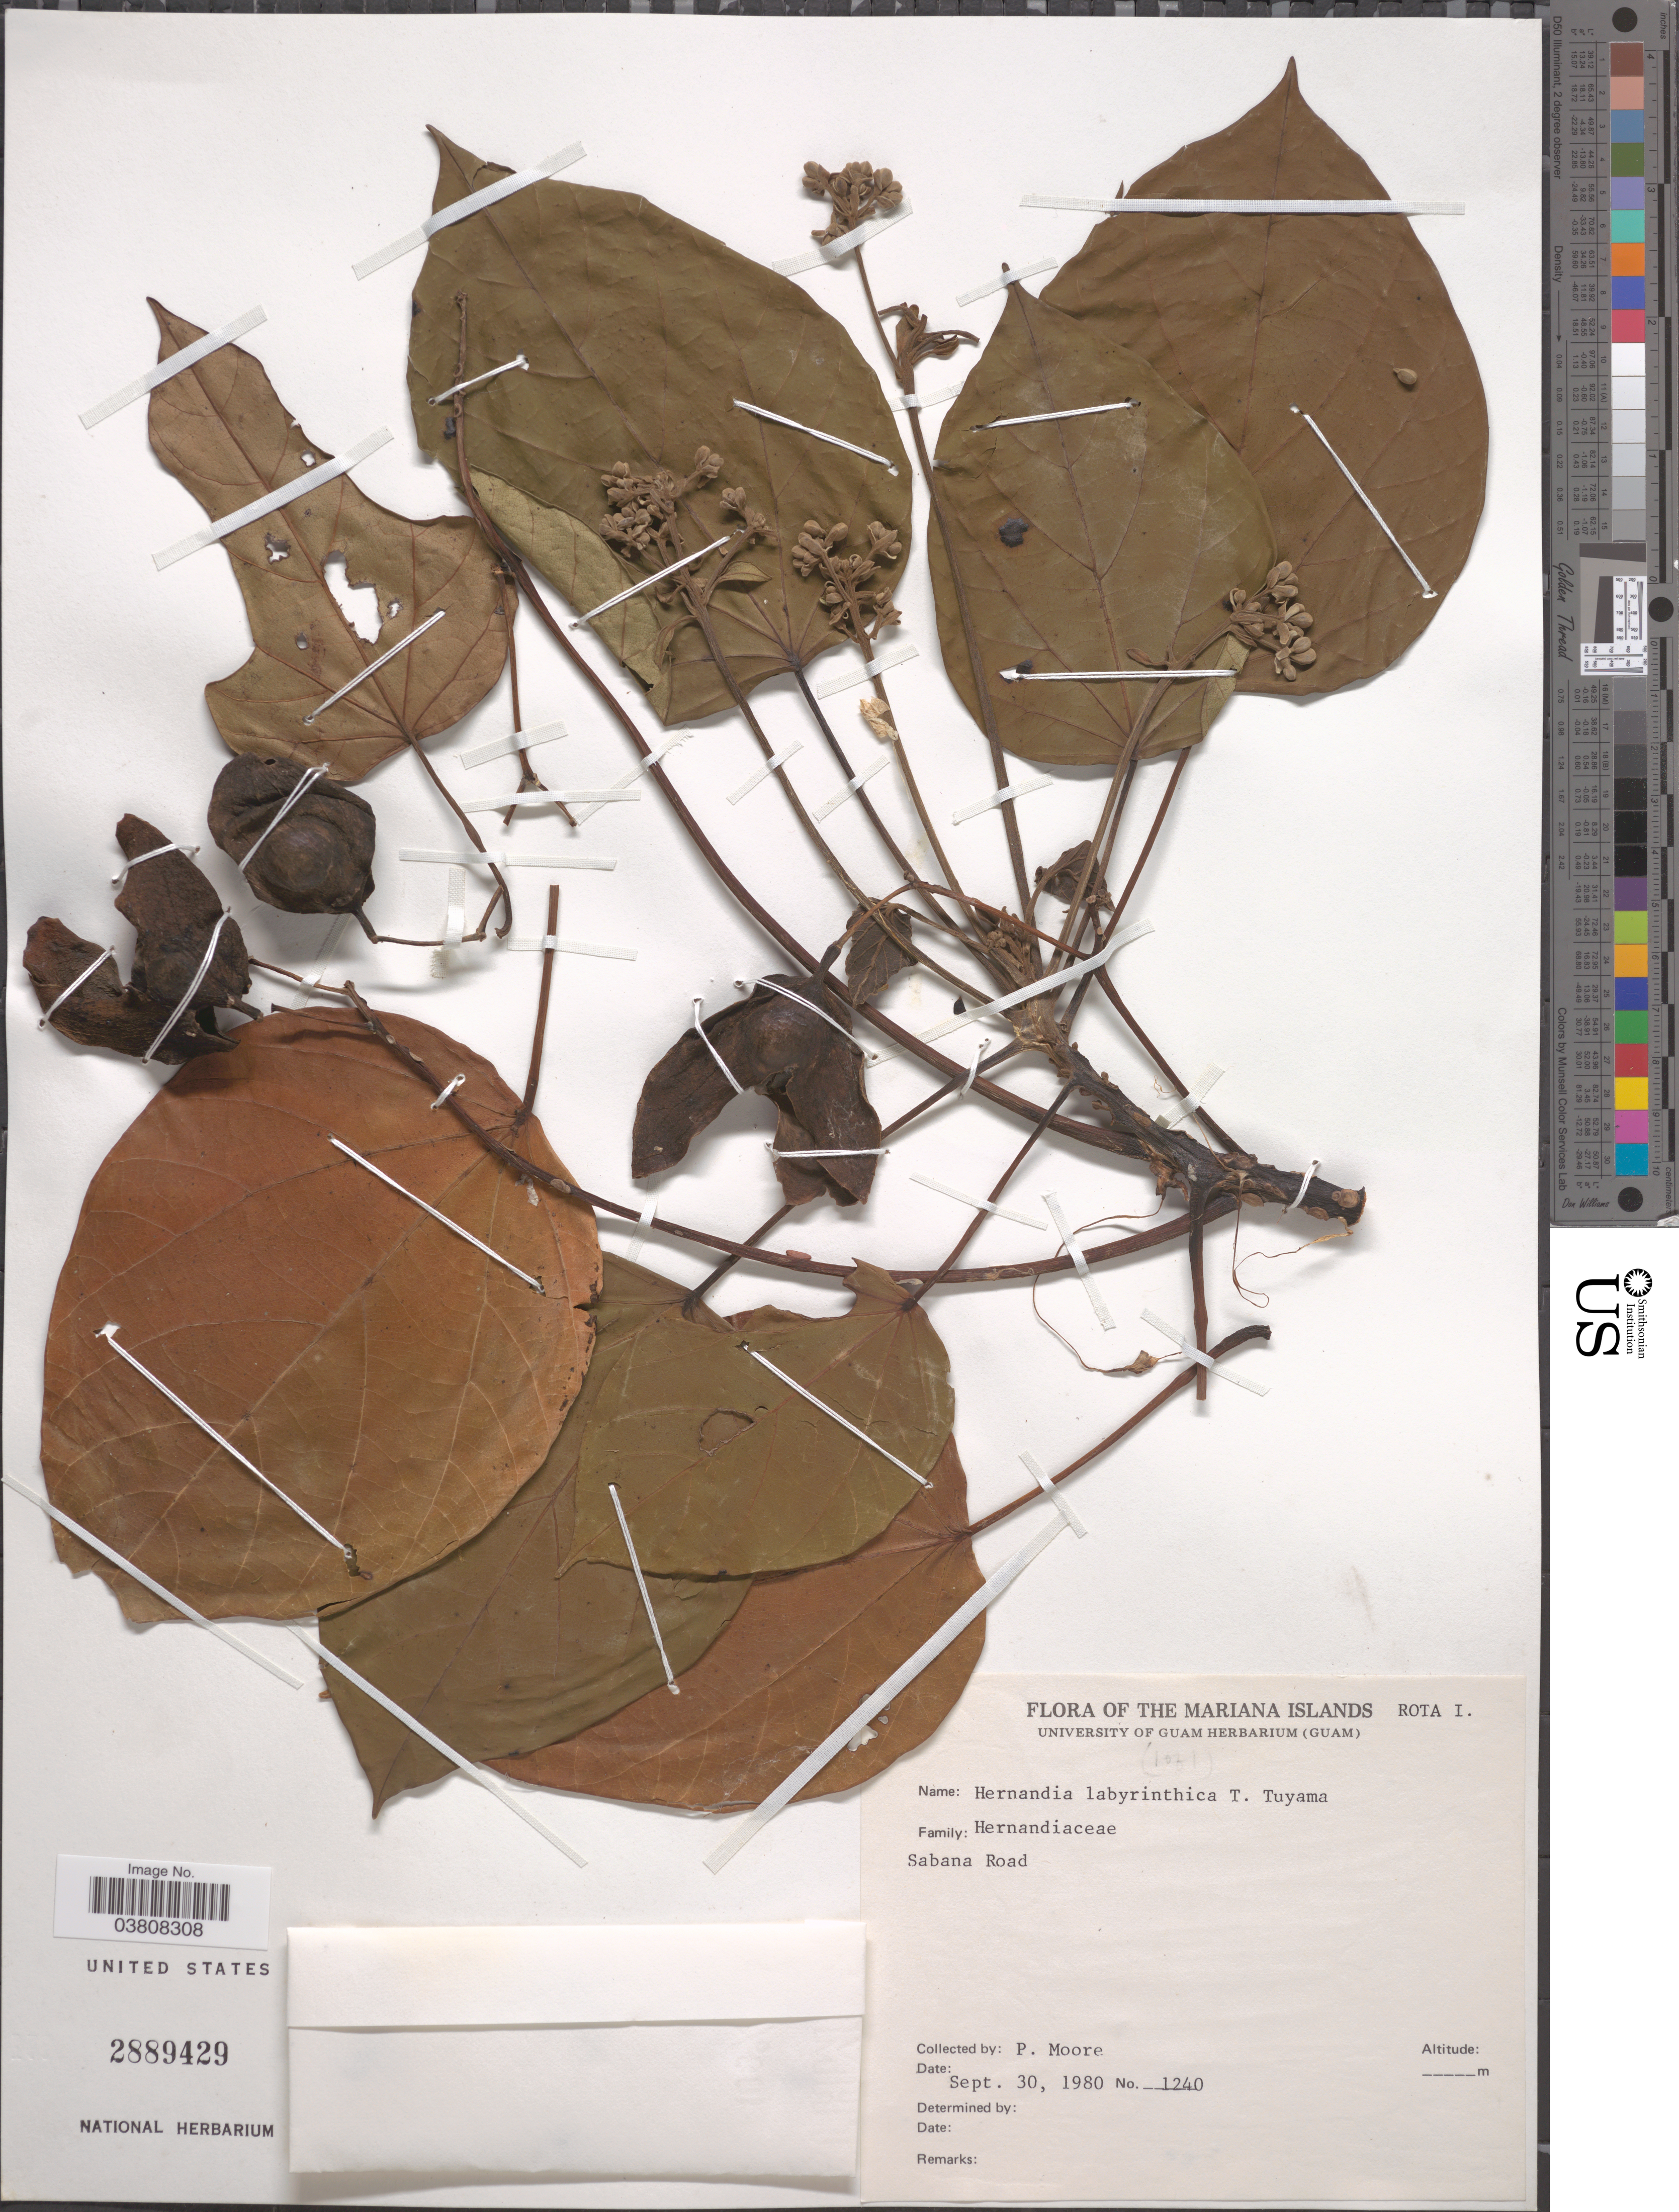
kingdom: Plantae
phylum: Tracheophyta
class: Magnoliopsida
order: Laurales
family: Hernandiaceae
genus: Hernandia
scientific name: Hernandia ovigera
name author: L.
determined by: Strong, Mark T., (BOT), Smithsonian Institution - National Museum of Natural History (UNITED STATES)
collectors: P. Moore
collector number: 1240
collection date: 1980-09-30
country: Northern Mariana Islands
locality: The Mariana Islands. Rota I. Sabana Road.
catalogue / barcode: US 2889429